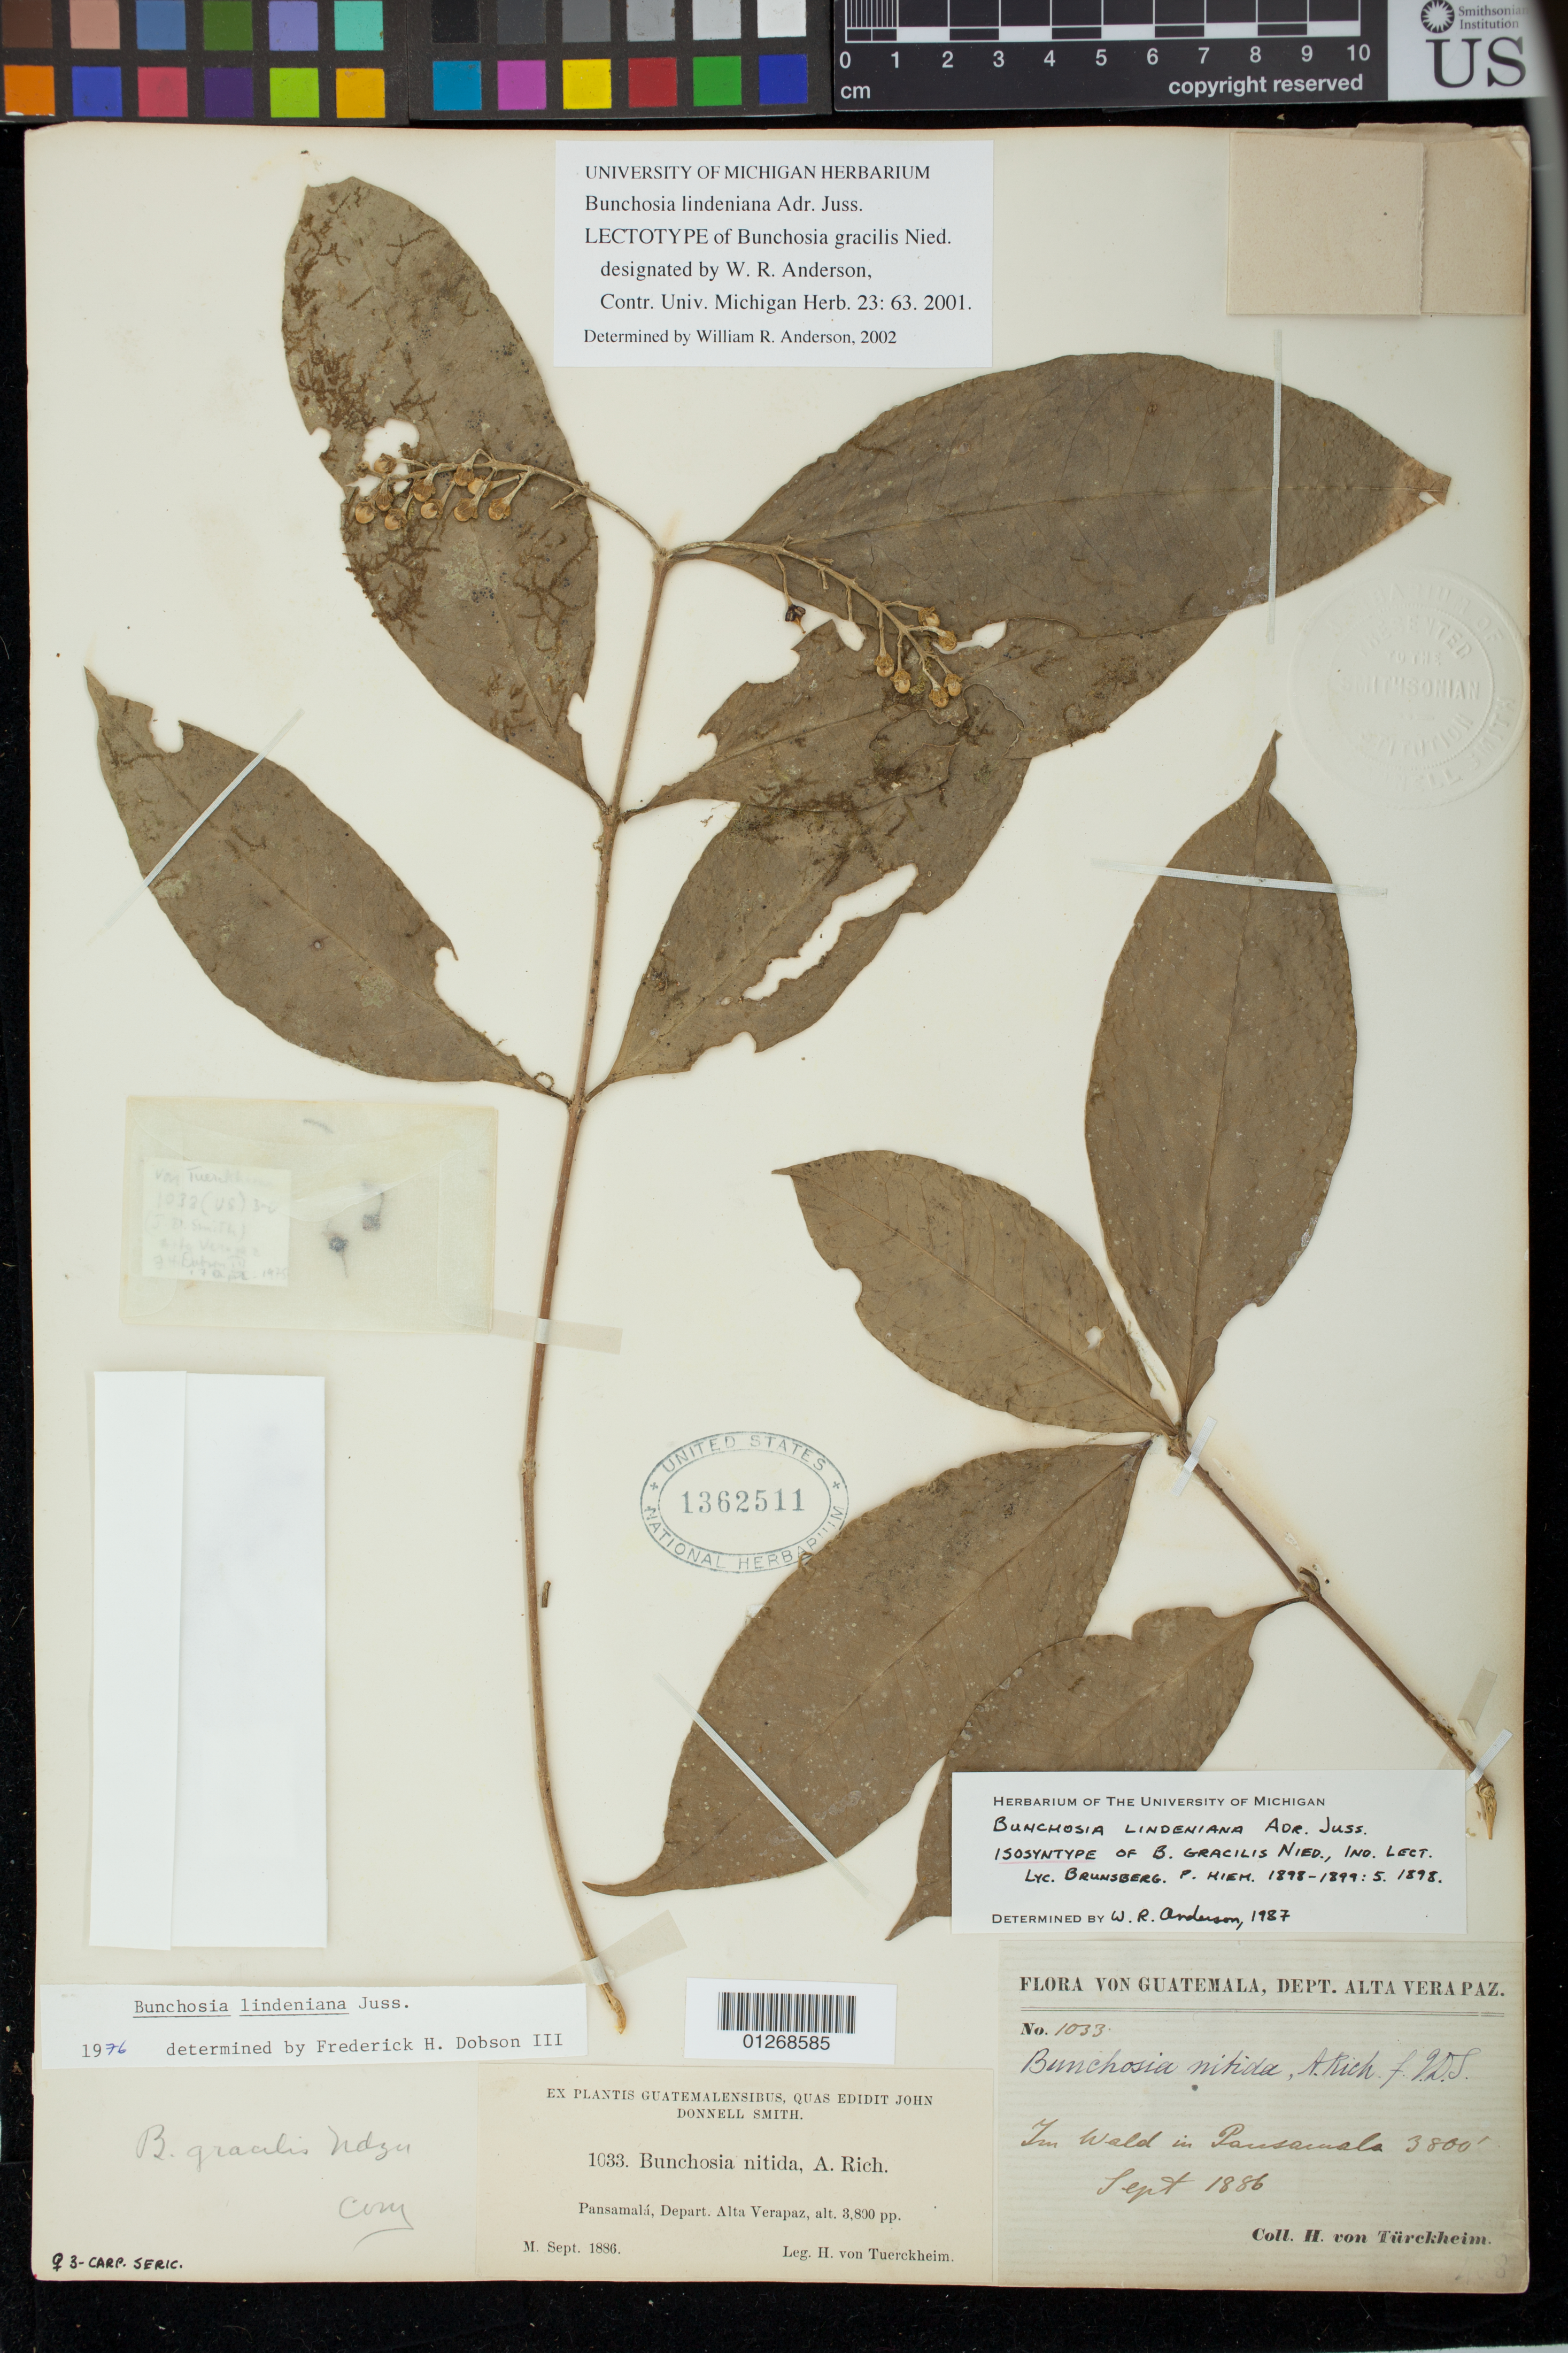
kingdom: Plantae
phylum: Tracheophyta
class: Magnoliopsida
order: Malpighiales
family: Malpighiaceae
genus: Bunchosia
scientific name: Bunchosia gracilis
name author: Nied.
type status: Lectotype; Isosyntype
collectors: H. von Türckheim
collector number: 1033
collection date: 1886-09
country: Guatemala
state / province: Alta Verapaz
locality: Pansamalá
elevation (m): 1158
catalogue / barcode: US 1362511